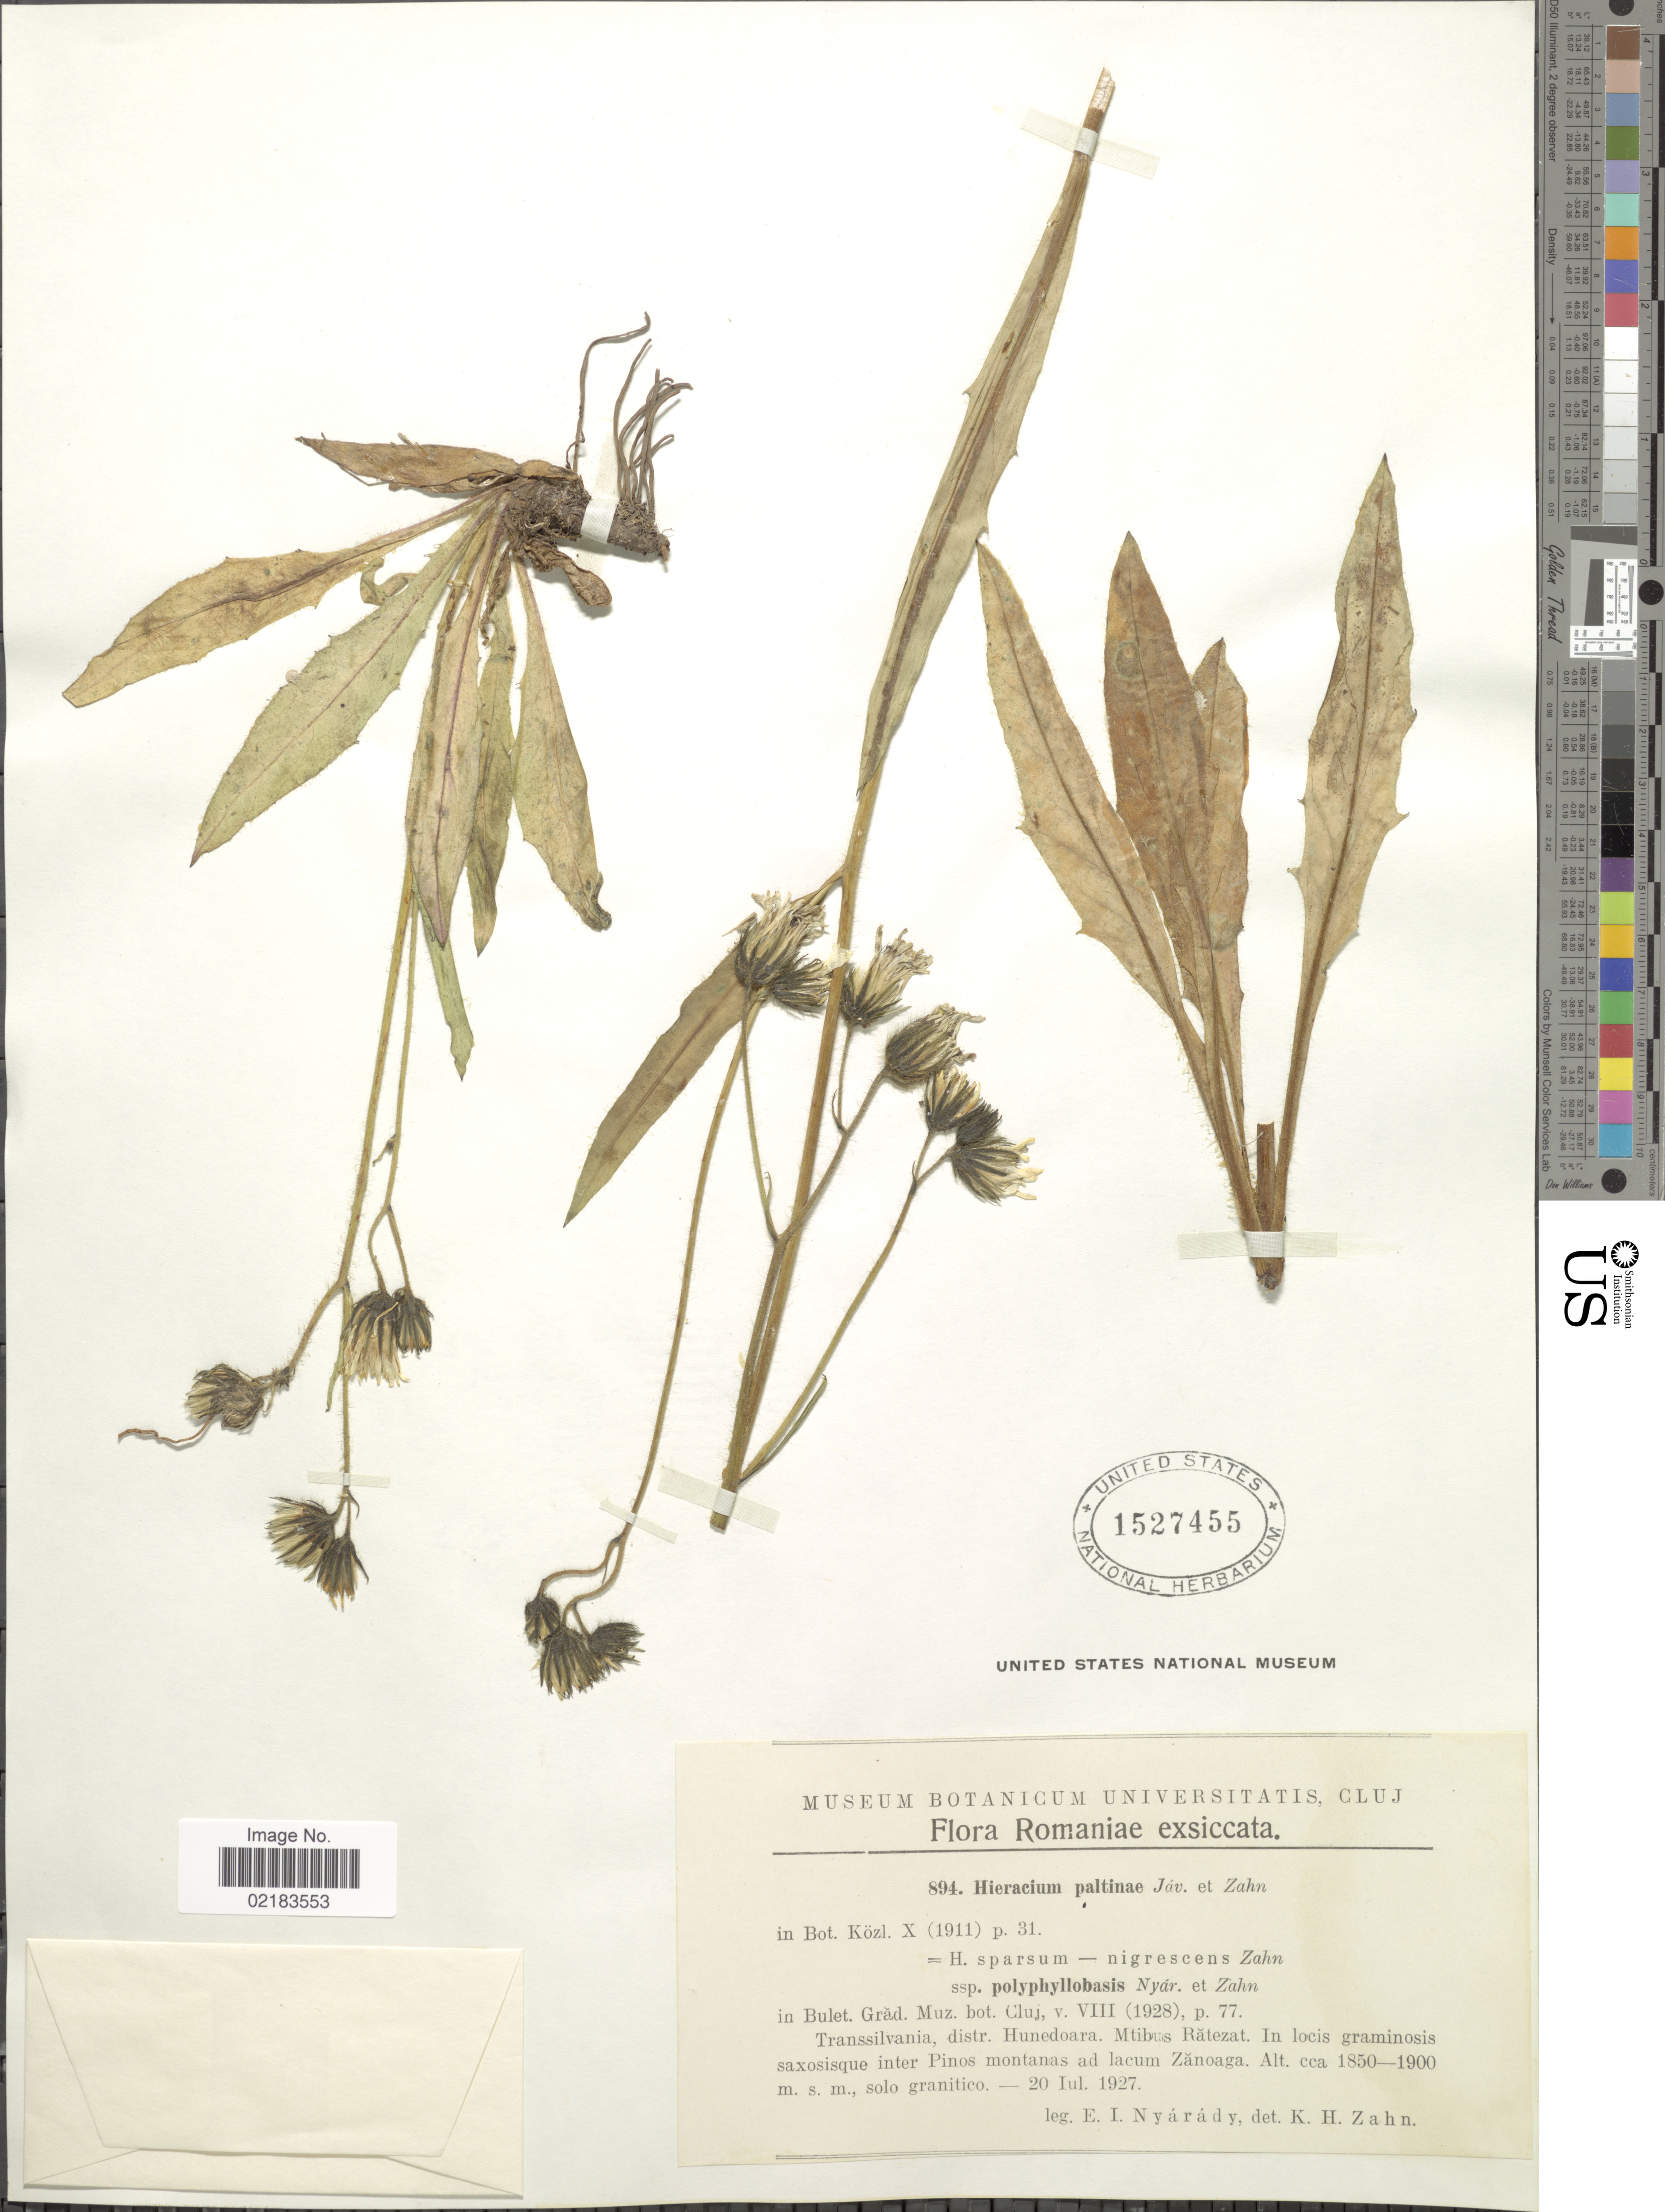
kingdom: Plantae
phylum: Tracheophyta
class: Magnoliopsida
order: Asterales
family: Asteraceae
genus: Hieracium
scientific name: Hieracium paltinae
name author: Javorka & Zahn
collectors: E. Nyárády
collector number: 894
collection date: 1927-07-20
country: Romania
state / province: Hunedoara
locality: Transsilvania, Mtbus Ratezat, in locis graminosis saxosisque inter Pinos montanas ad macum Zanoagam solo granitico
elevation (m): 1850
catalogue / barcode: US 1527455